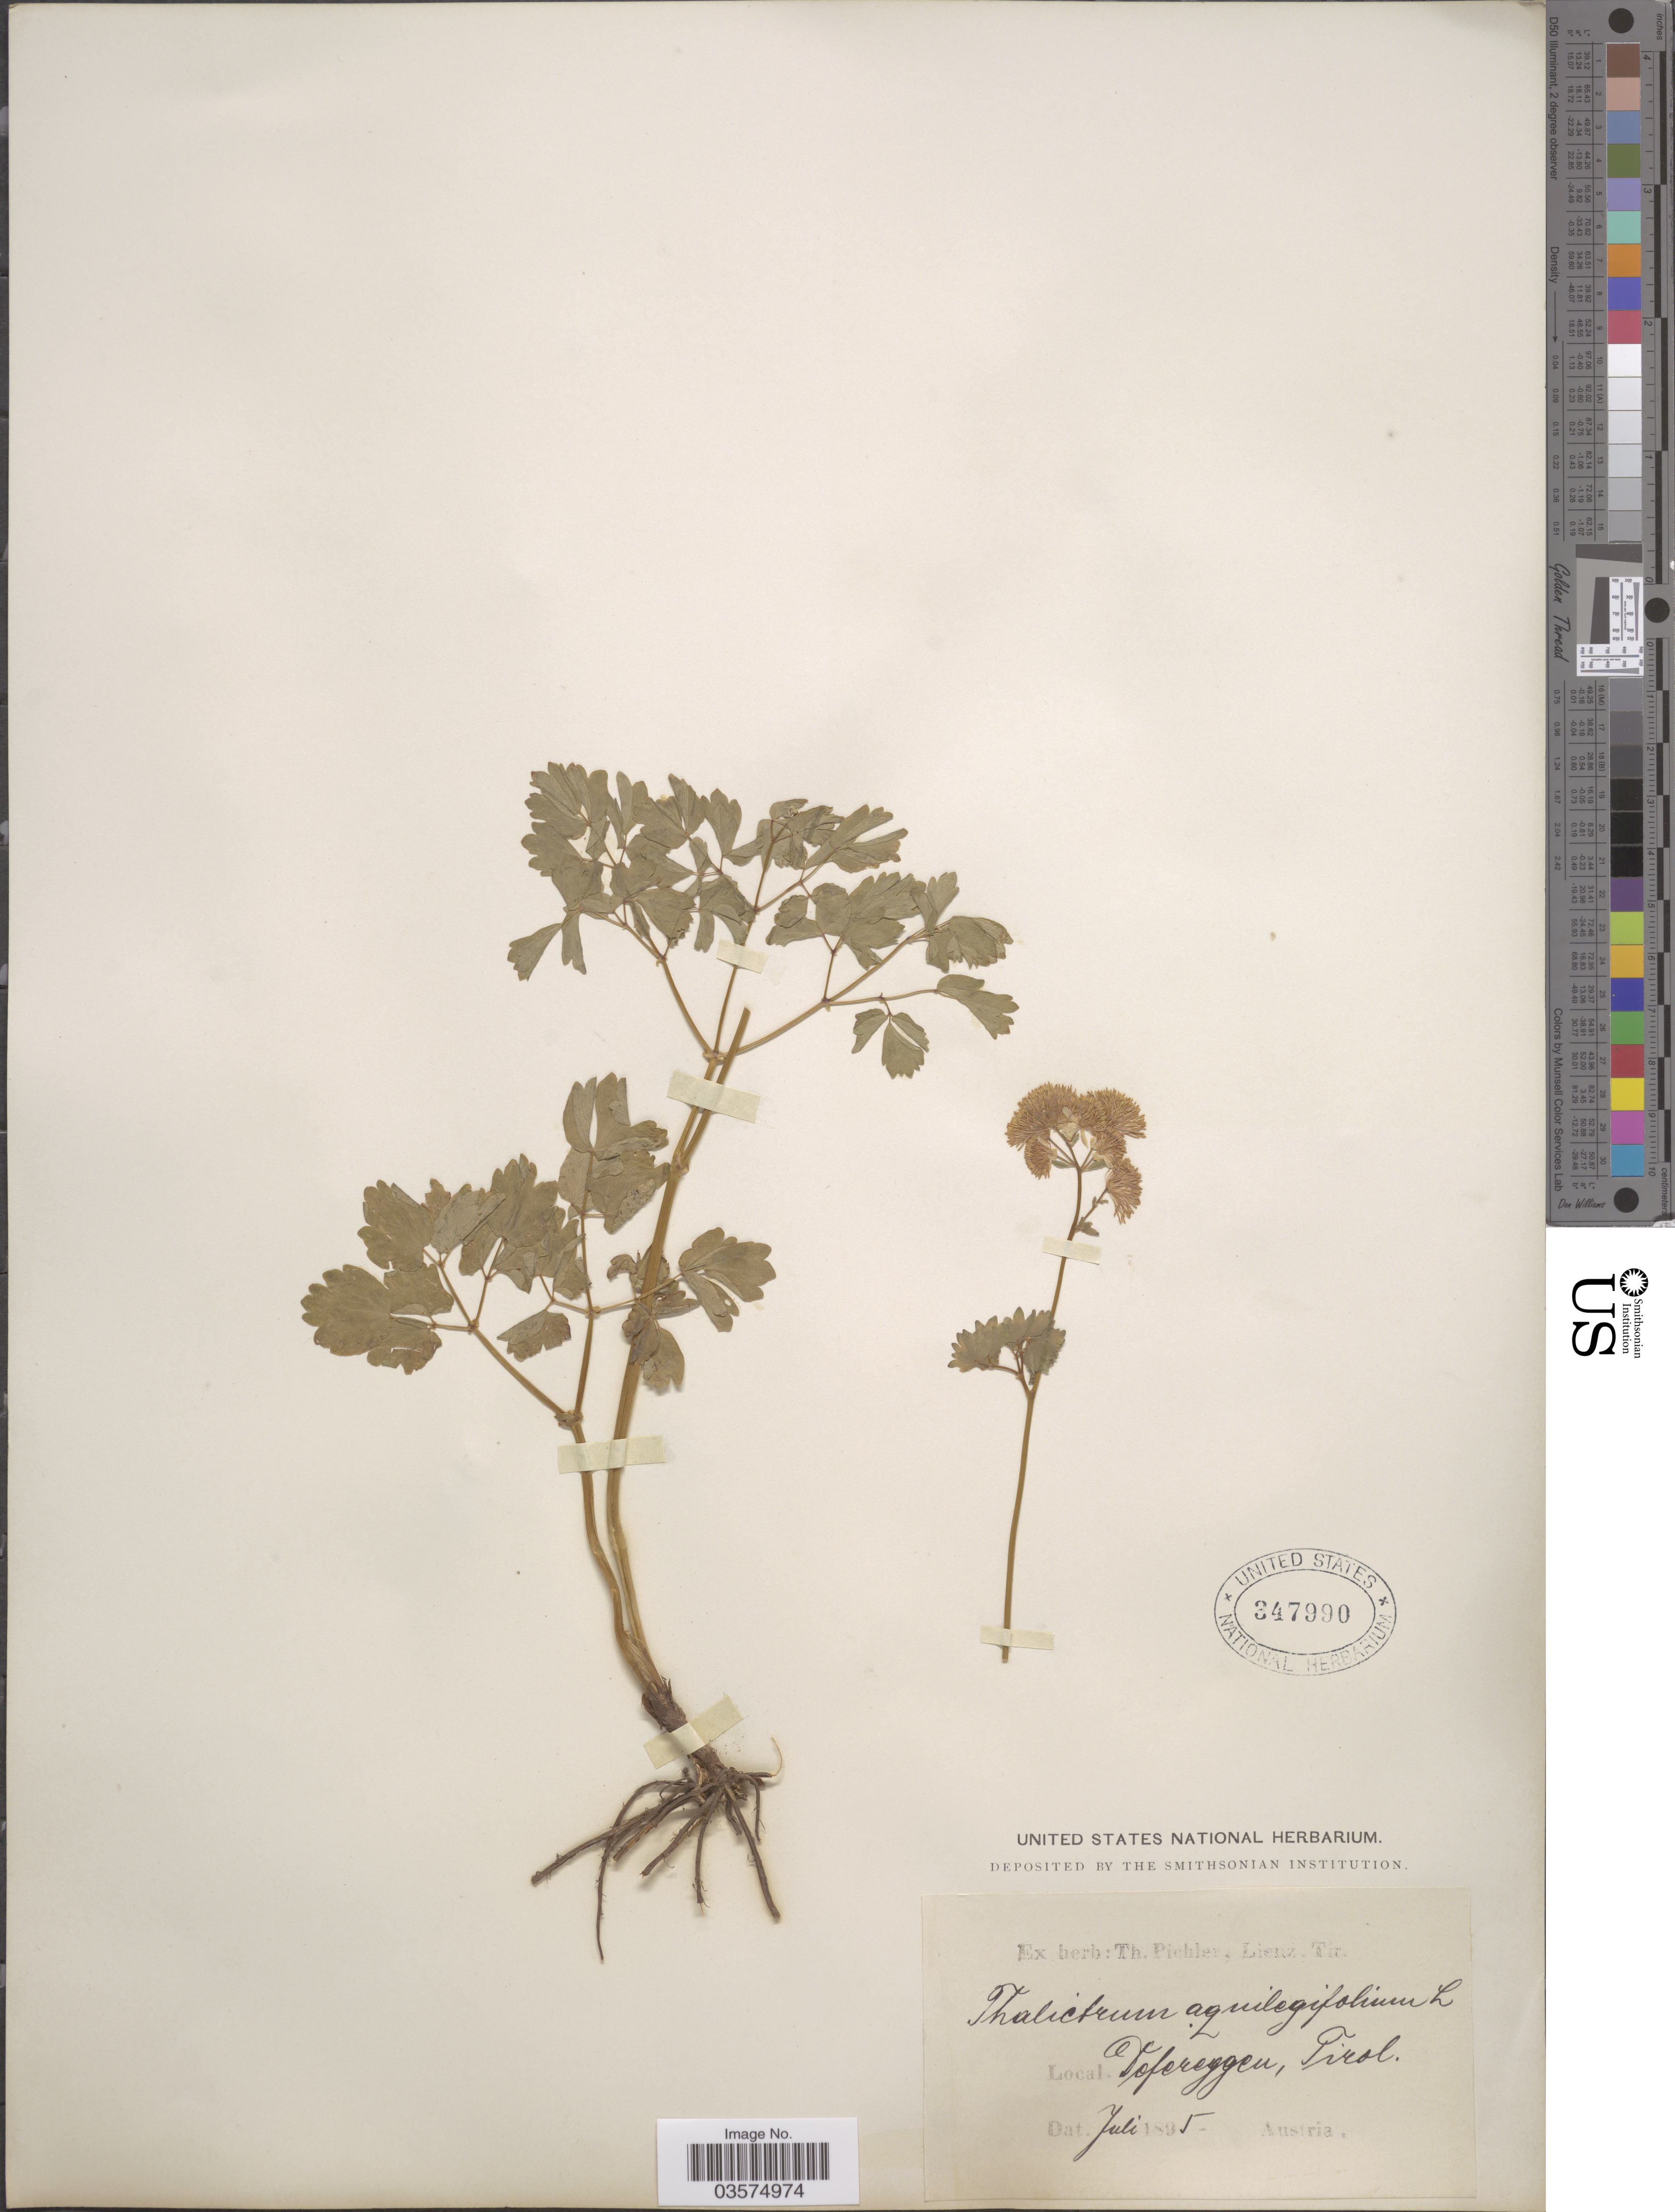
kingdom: Plantae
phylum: Tracheophyta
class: Magnoliopsida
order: Ranunculales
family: Ranunculaceae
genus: Thalictrum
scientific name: Thalictrum aquilegifolium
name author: L.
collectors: ex herb. T. Pichler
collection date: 1895-07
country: Austria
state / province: Tirol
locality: Defereggen.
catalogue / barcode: US 347990